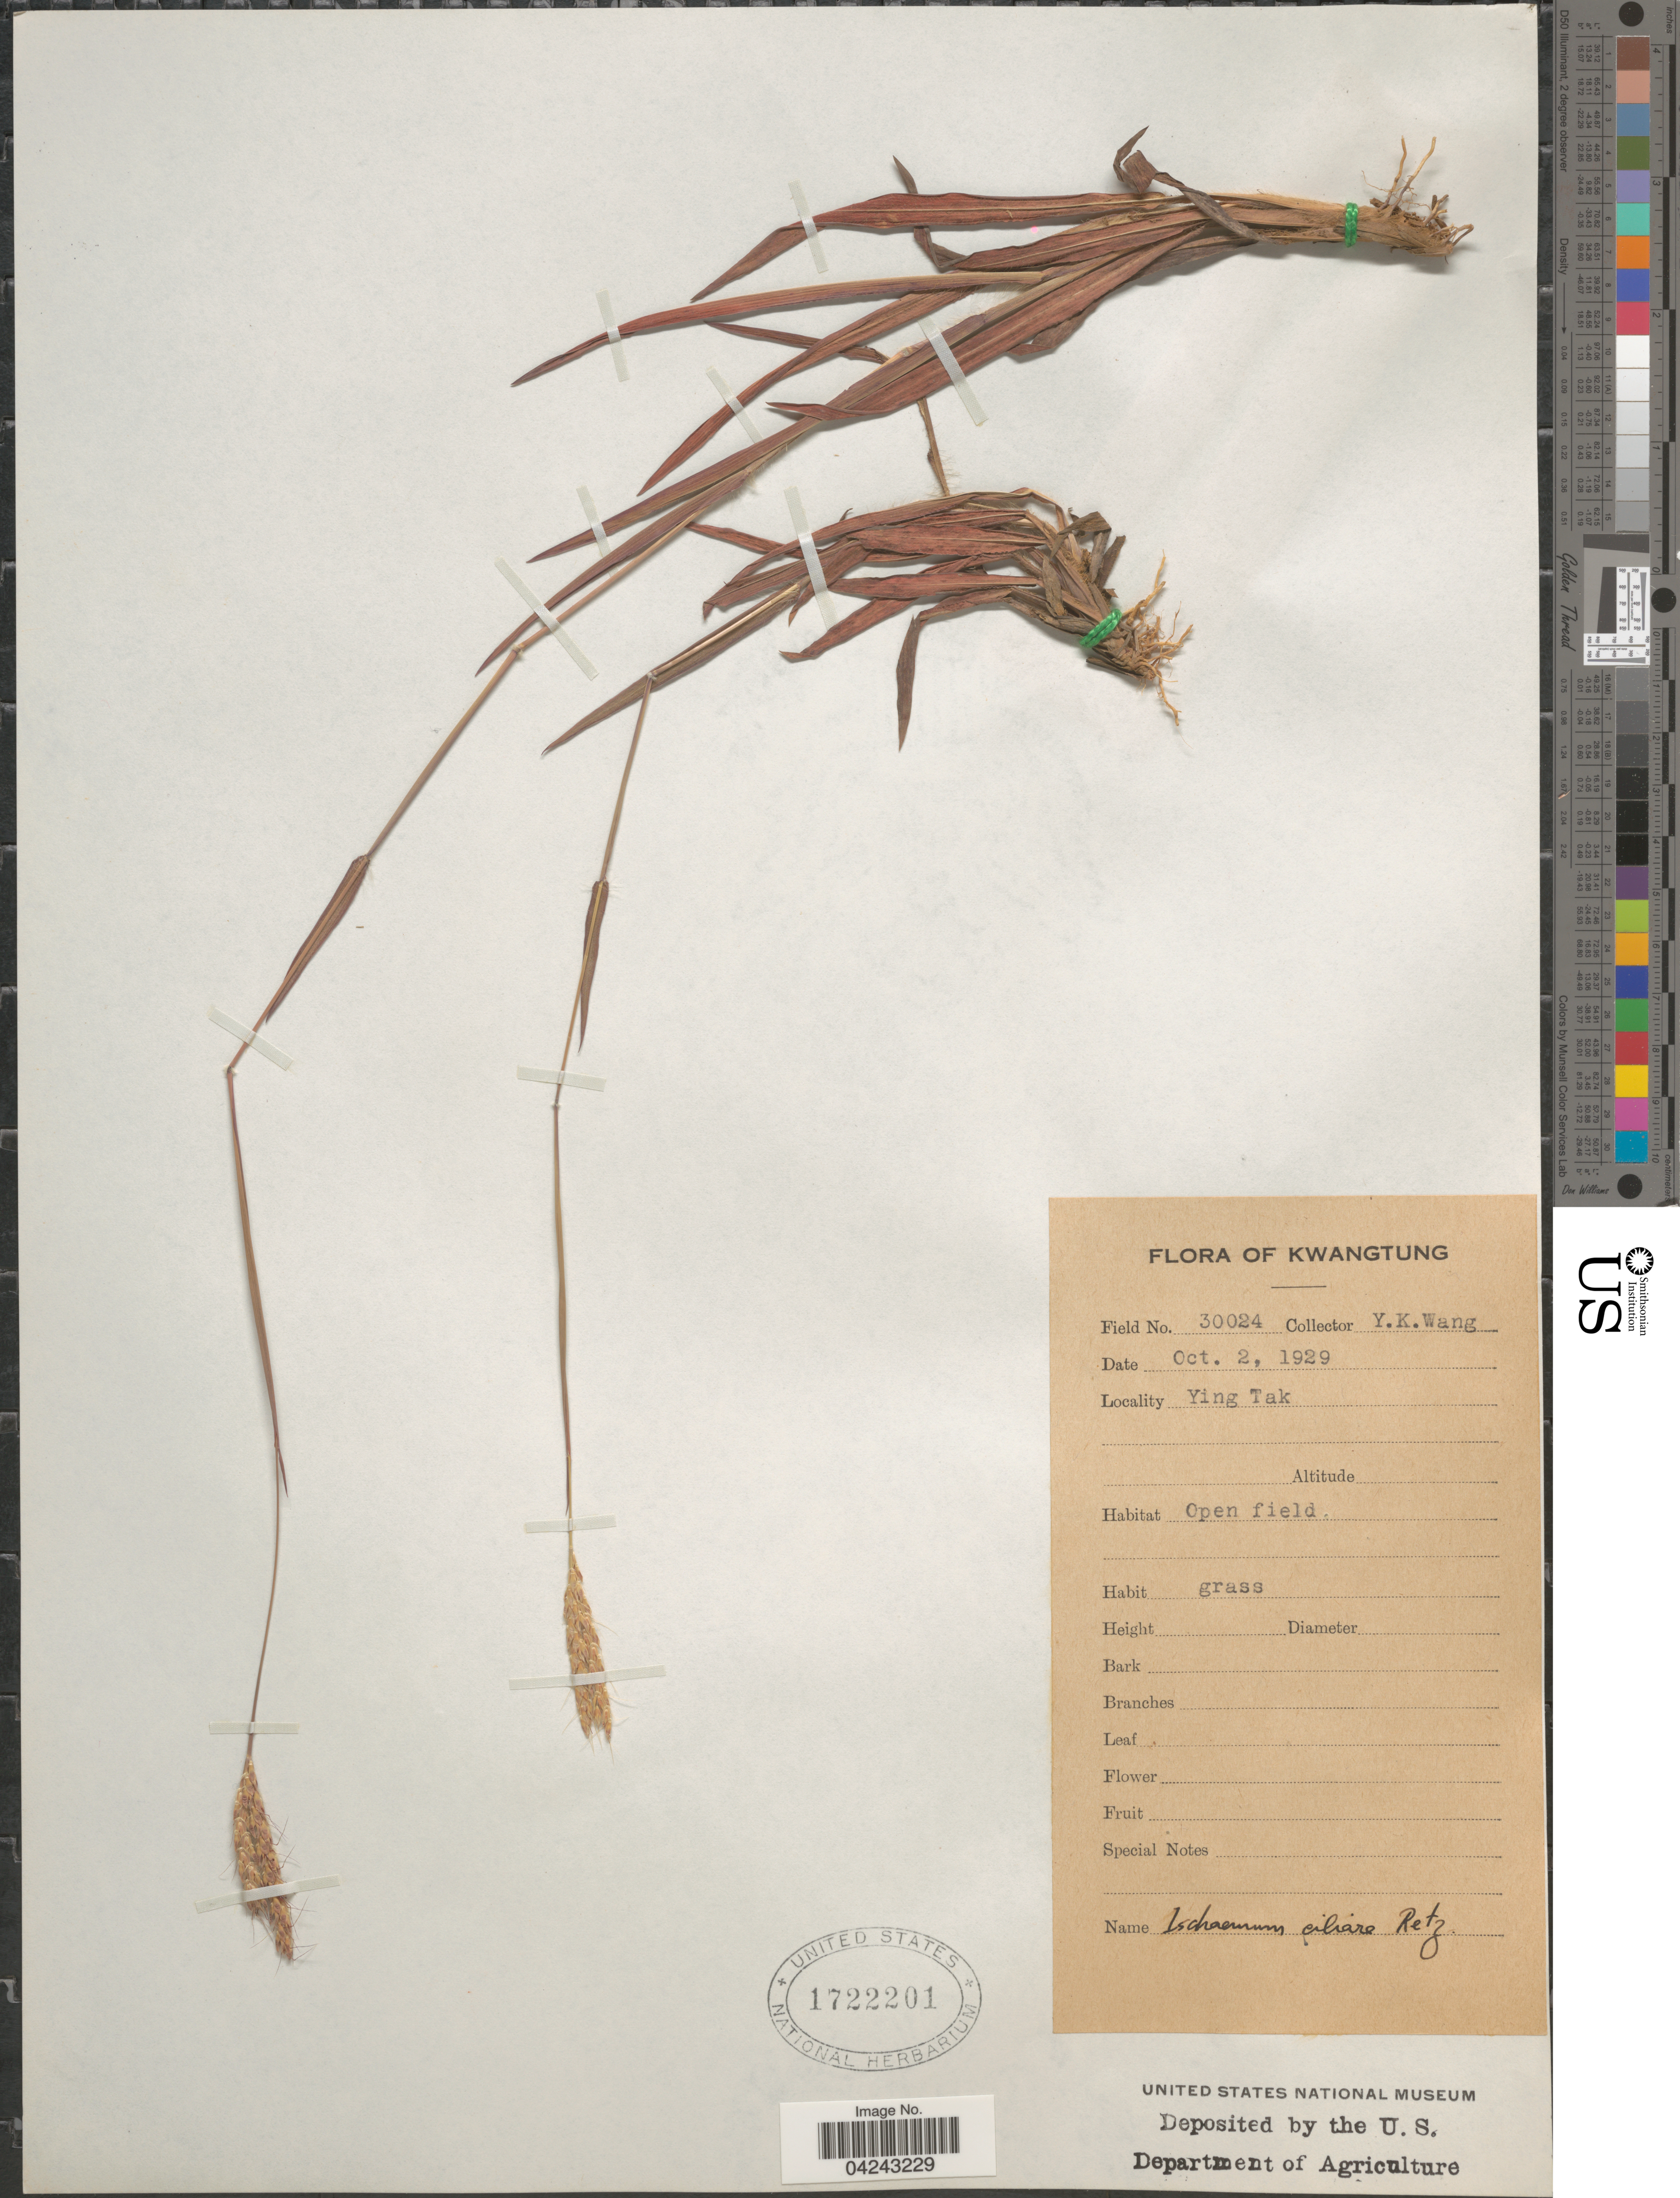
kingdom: Plantae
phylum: Tracheophyta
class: Liliopsida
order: Poales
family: Poaceae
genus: Ischaemum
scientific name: Ischaemum ciliare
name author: Retz.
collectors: Y. Wang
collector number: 30024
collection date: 1929-10-02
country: China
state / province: Guangdong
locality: Kwangtung. Ying Tak.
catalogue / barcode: US 1722201